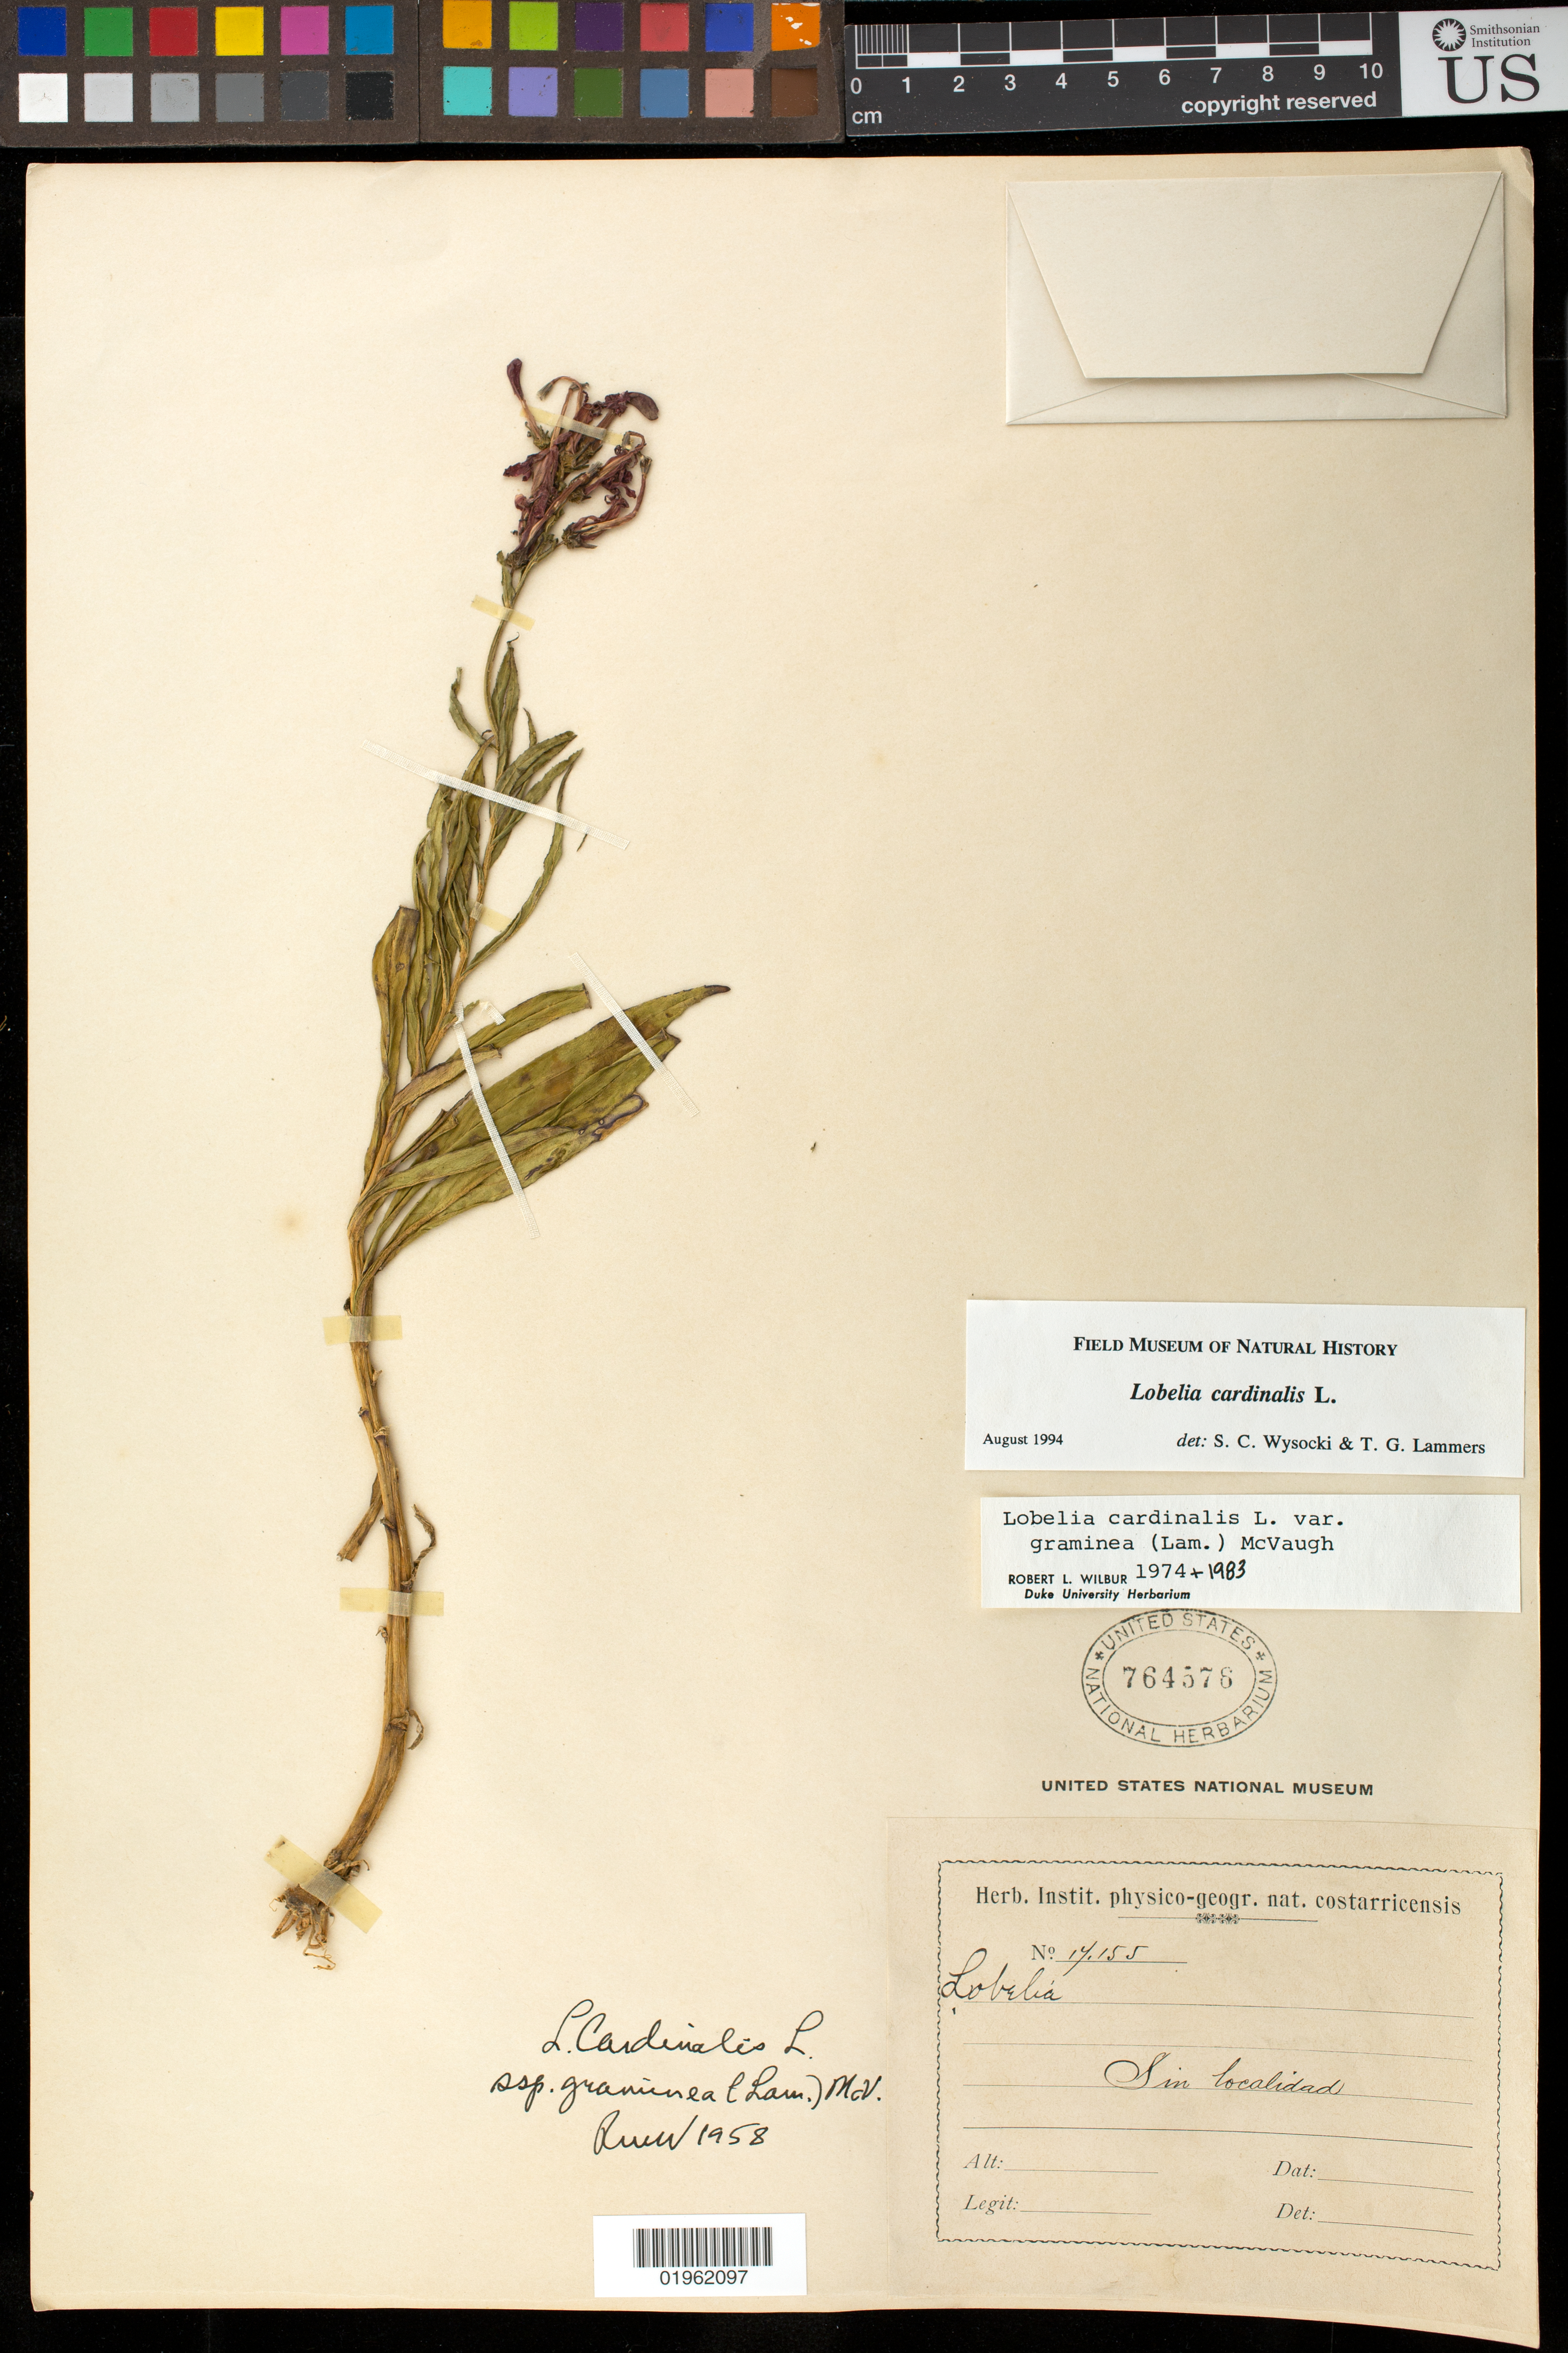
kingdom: Plantae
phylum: Tracheophyta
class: Magnoliopsida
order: Asterales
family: Campanulaceae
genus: Lobelia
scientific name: Lobelia cardinalis subsp. graminea var. (Lam.) McVaugh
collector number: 14155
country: Costa Rica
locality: Sin localidad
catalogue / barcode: US 764578